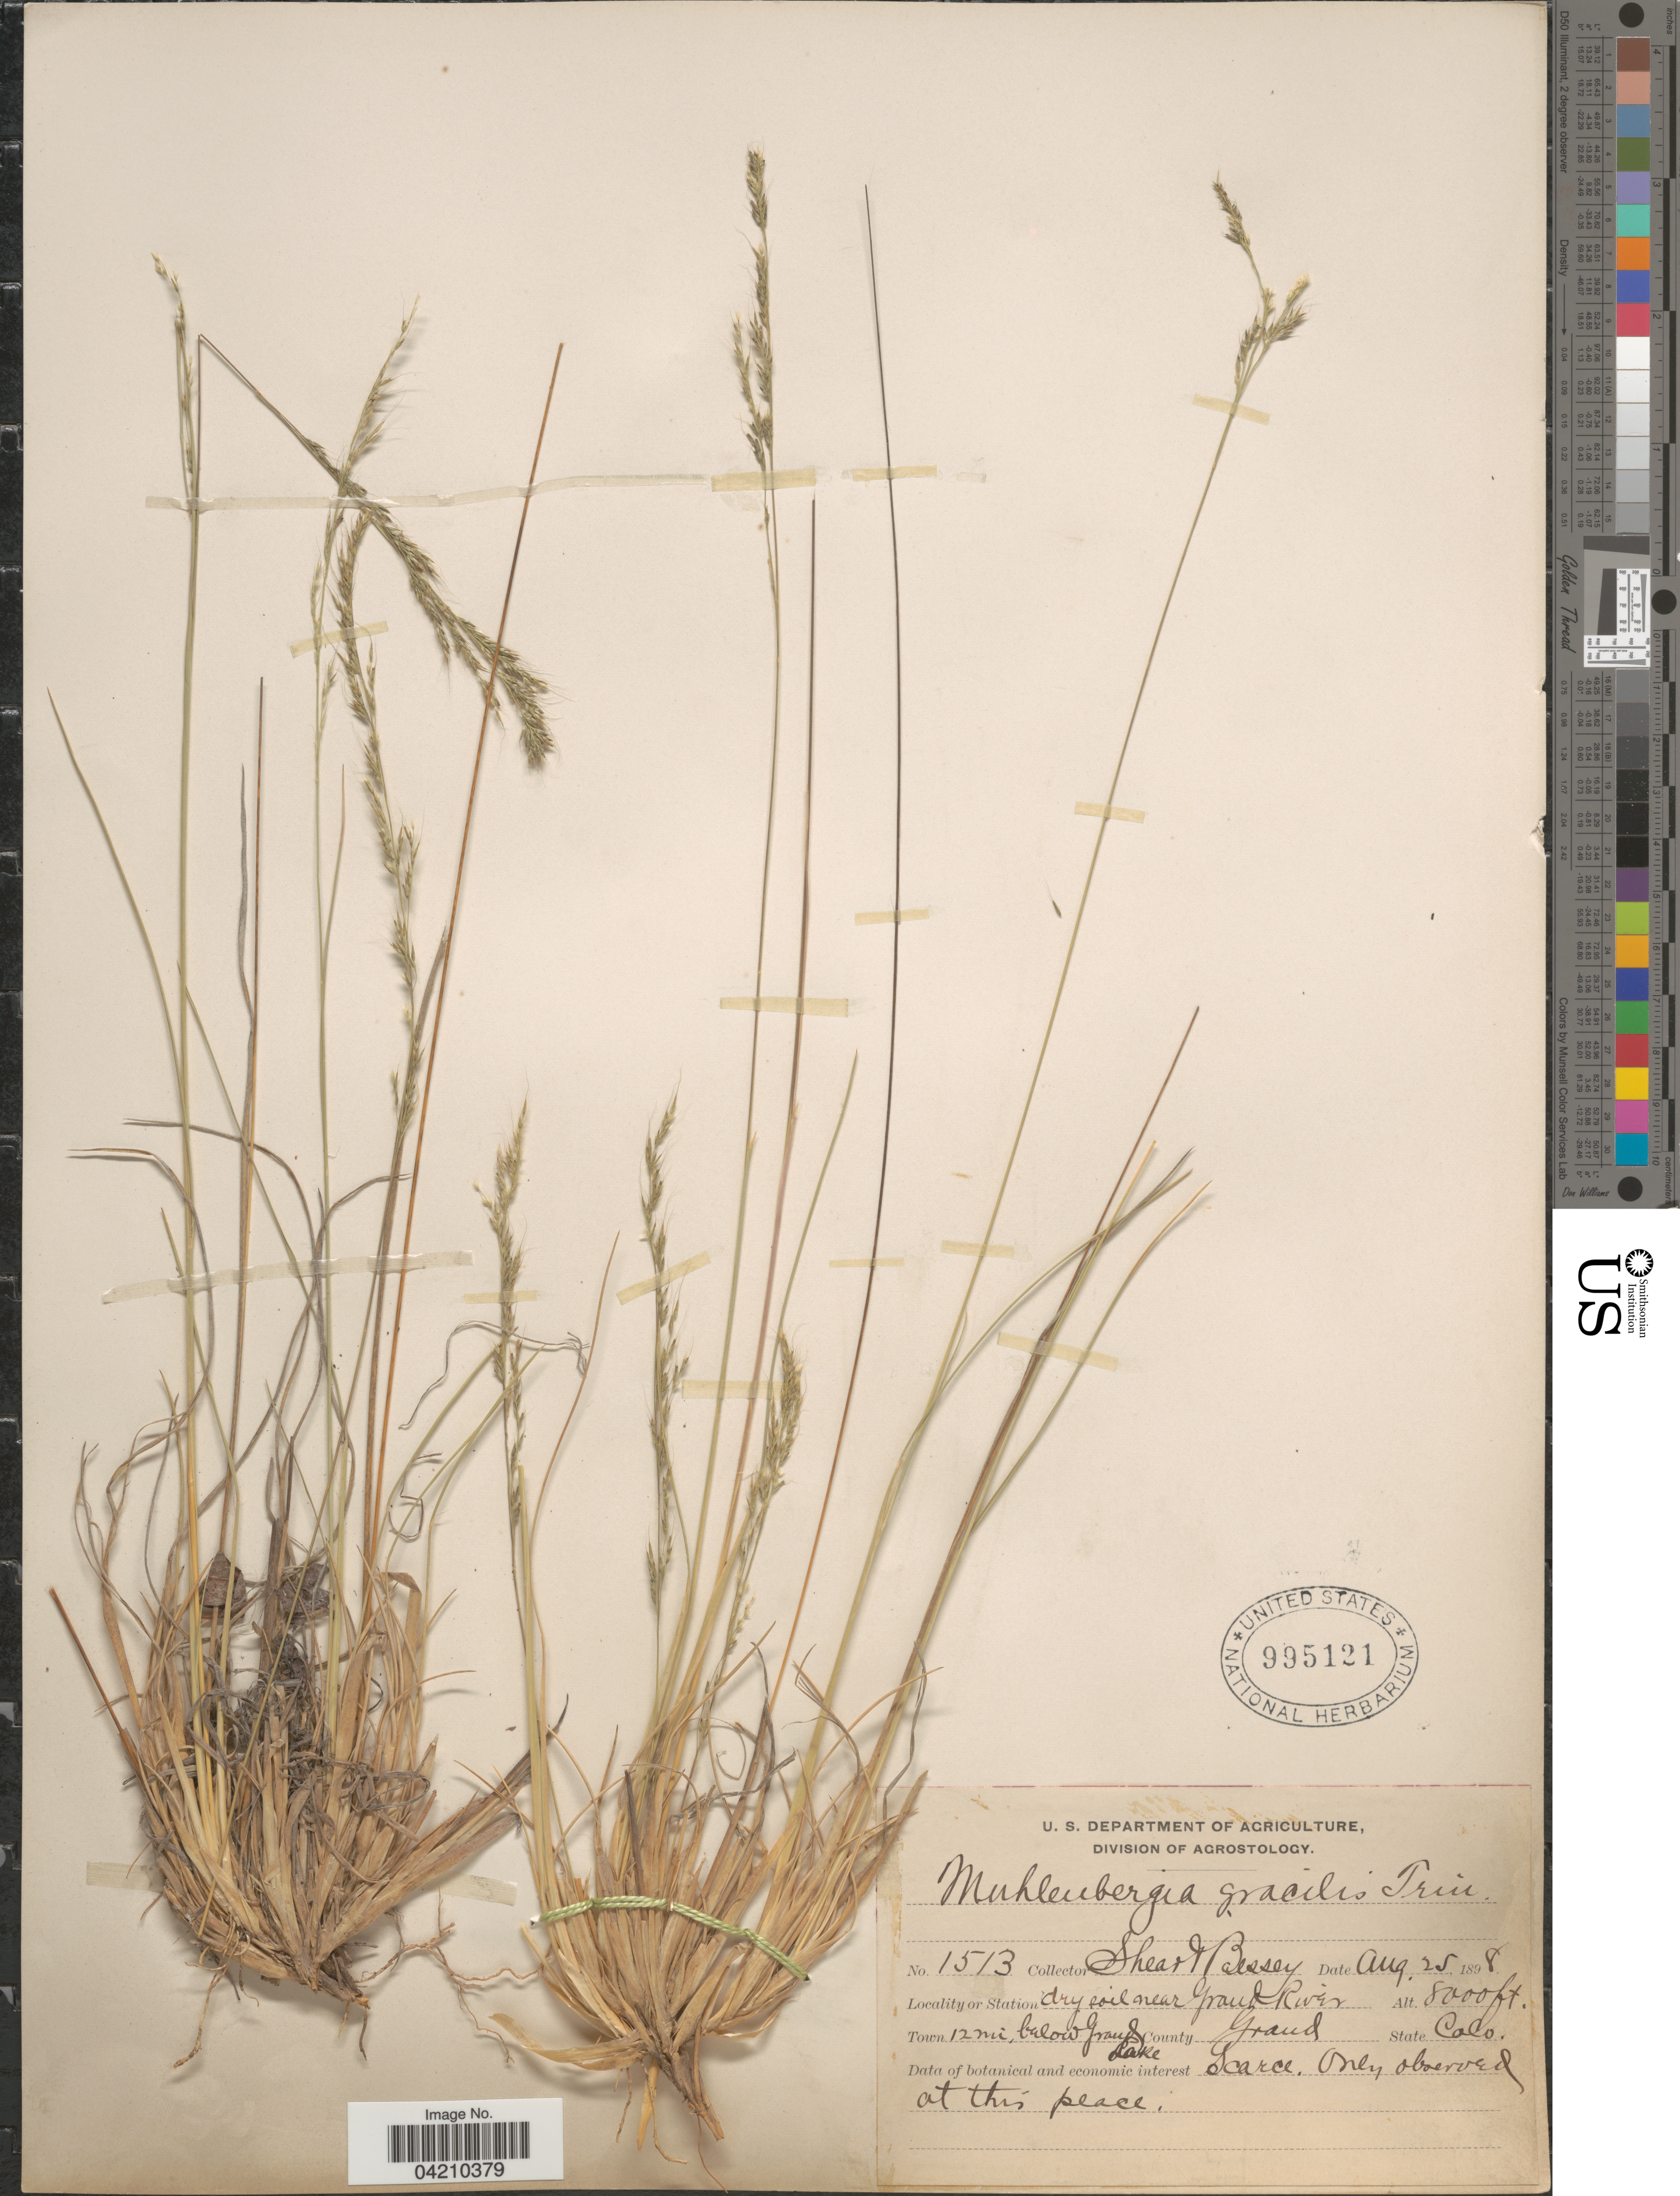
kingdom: Plantae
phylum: Tracheophyta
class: Liliopsida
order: Poales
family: Poaceae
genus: Muhlenbergia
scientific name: Muhlenbergia montana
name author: (Nutt.) Hitchc.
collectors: -- Shear & -. Bessey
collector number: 1513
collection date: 1898-08-25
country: United States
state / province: Colorado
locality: Dry soil near Grand River. Town 12 mi. below Grand Lake. County Grand.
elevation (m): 2438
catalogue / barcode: US 995121